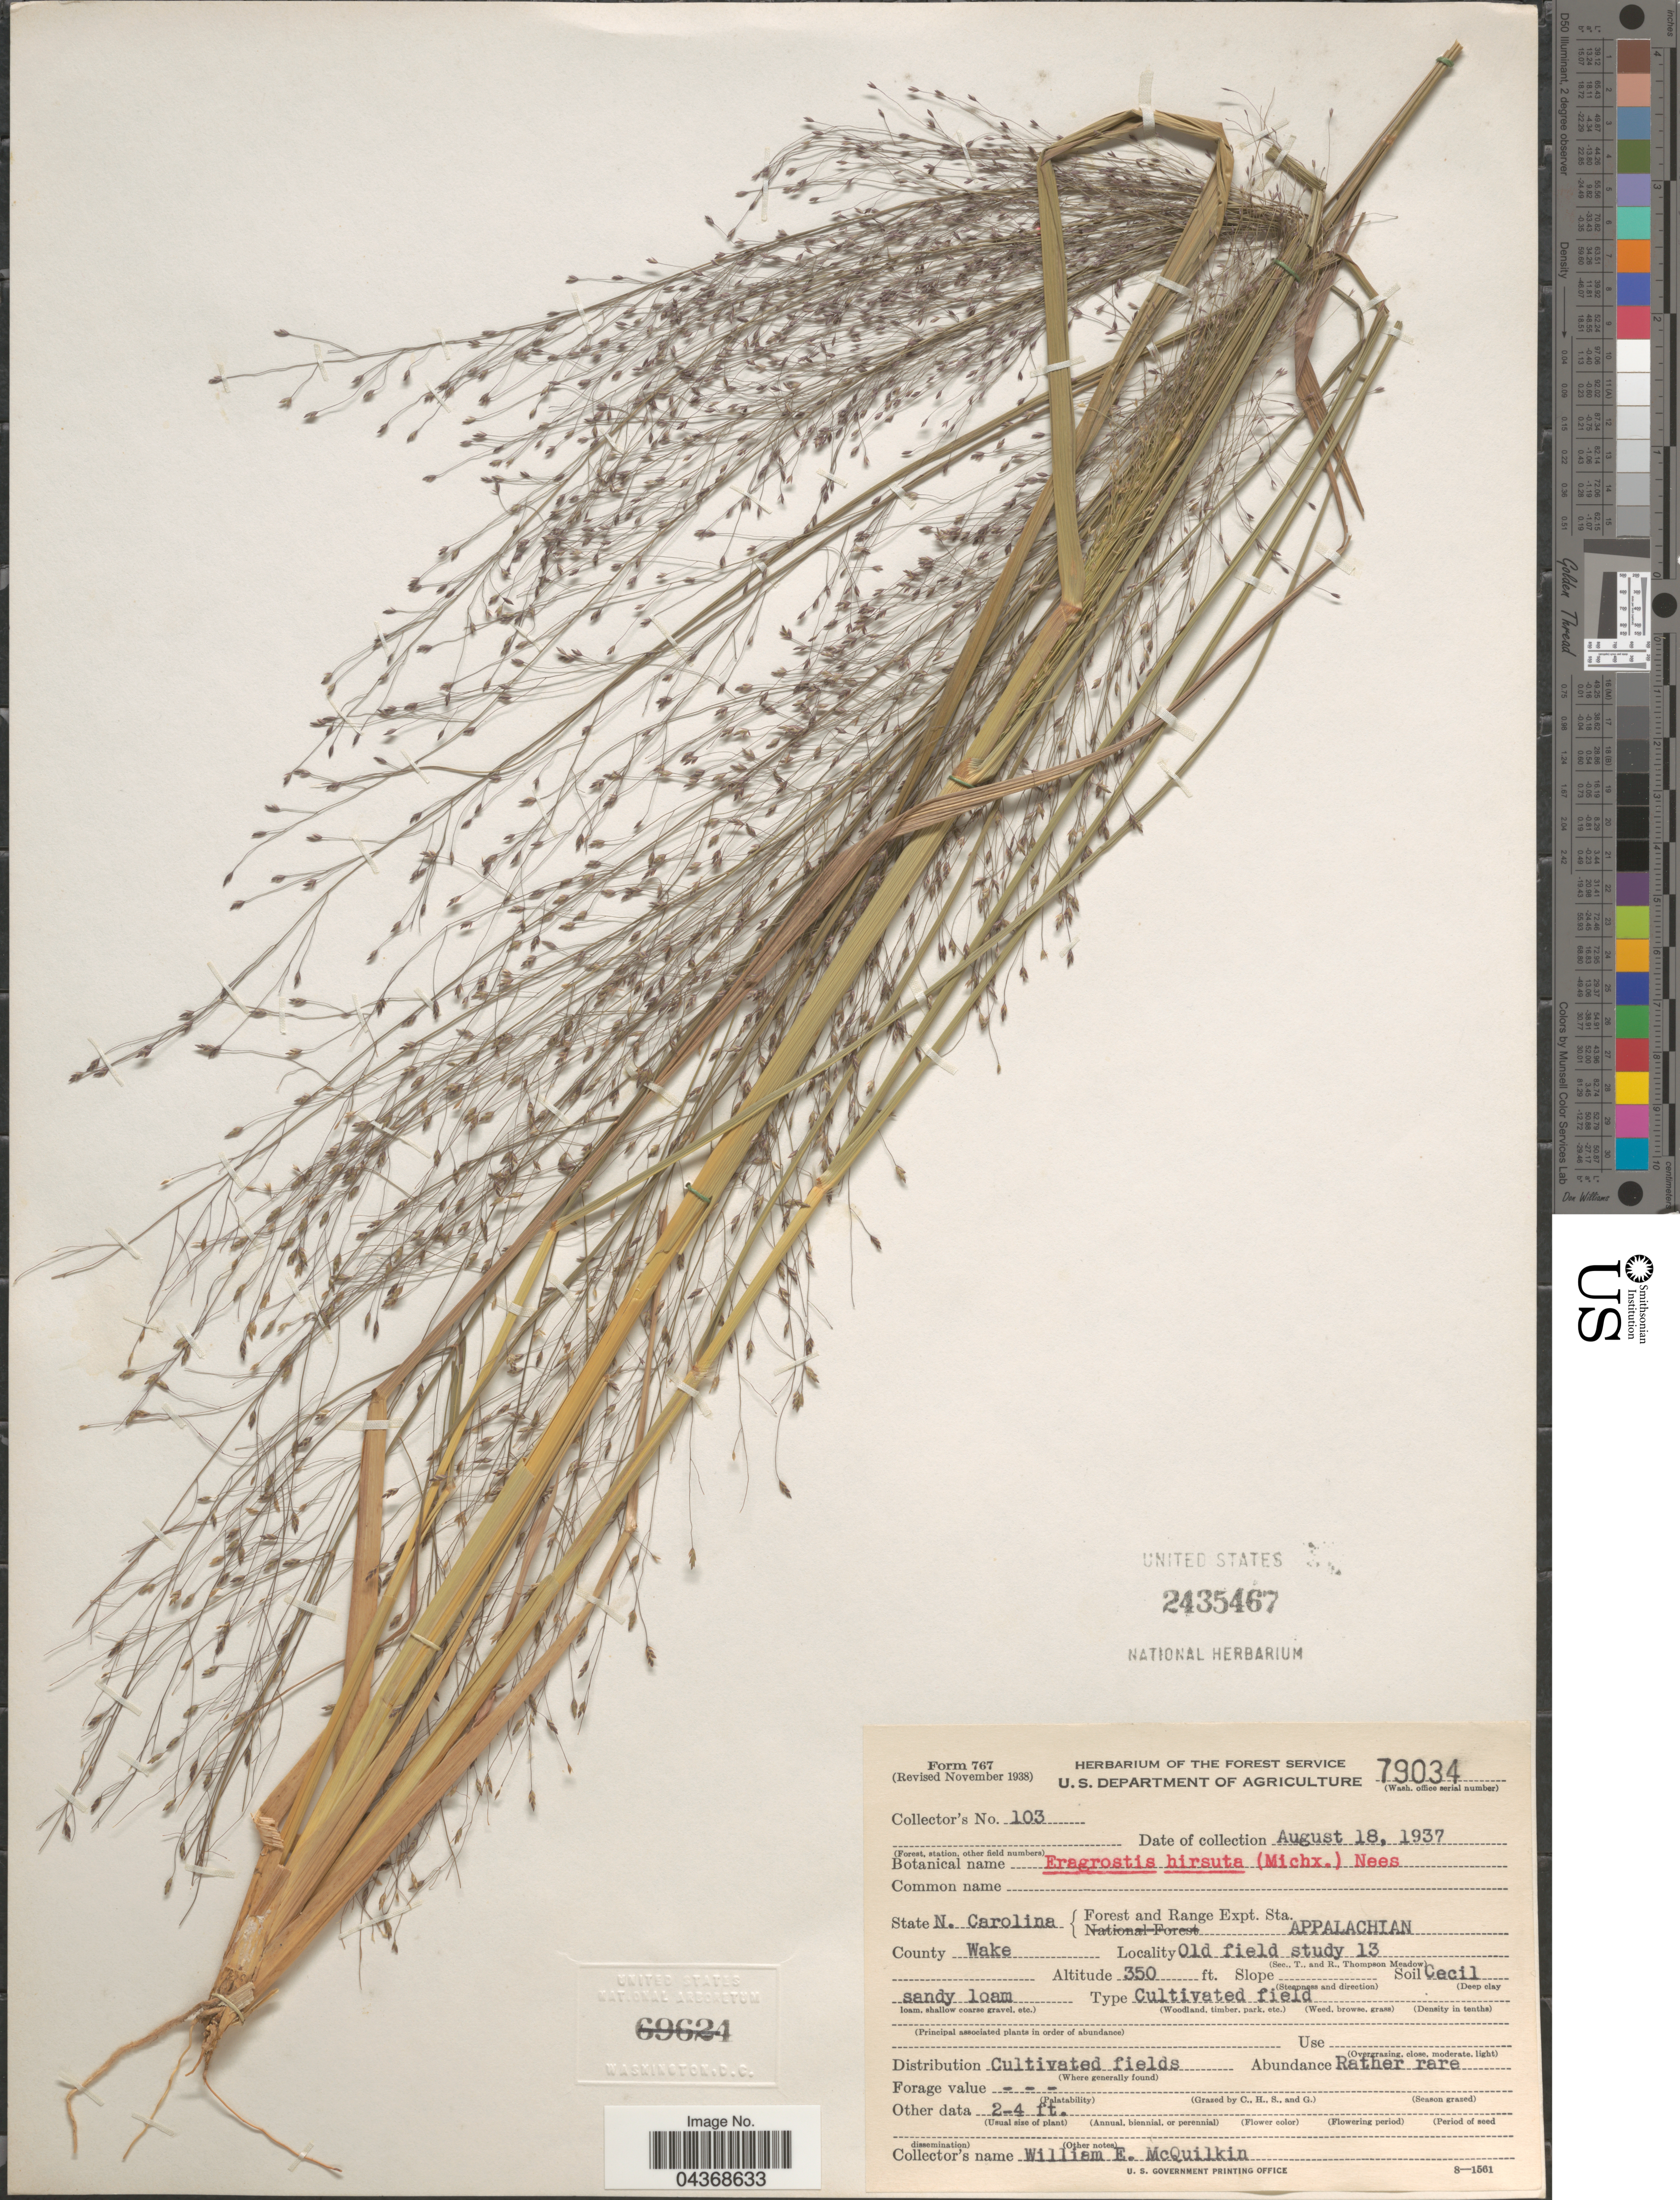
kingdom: Plantae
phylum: Tracheophyta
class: Liliopsida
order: Poales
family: Poaceae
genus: Eragrostis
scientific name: Eragrostis hirsuta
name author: (Michx.) Nees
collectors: W. McQuilkin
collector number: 103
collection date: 1937-08-18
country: United States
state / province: North Carolina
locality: Forest and Range Expt. Sta. Appalachian. County Wake. Old field study 13.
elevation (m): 107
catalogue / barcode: US 2435467